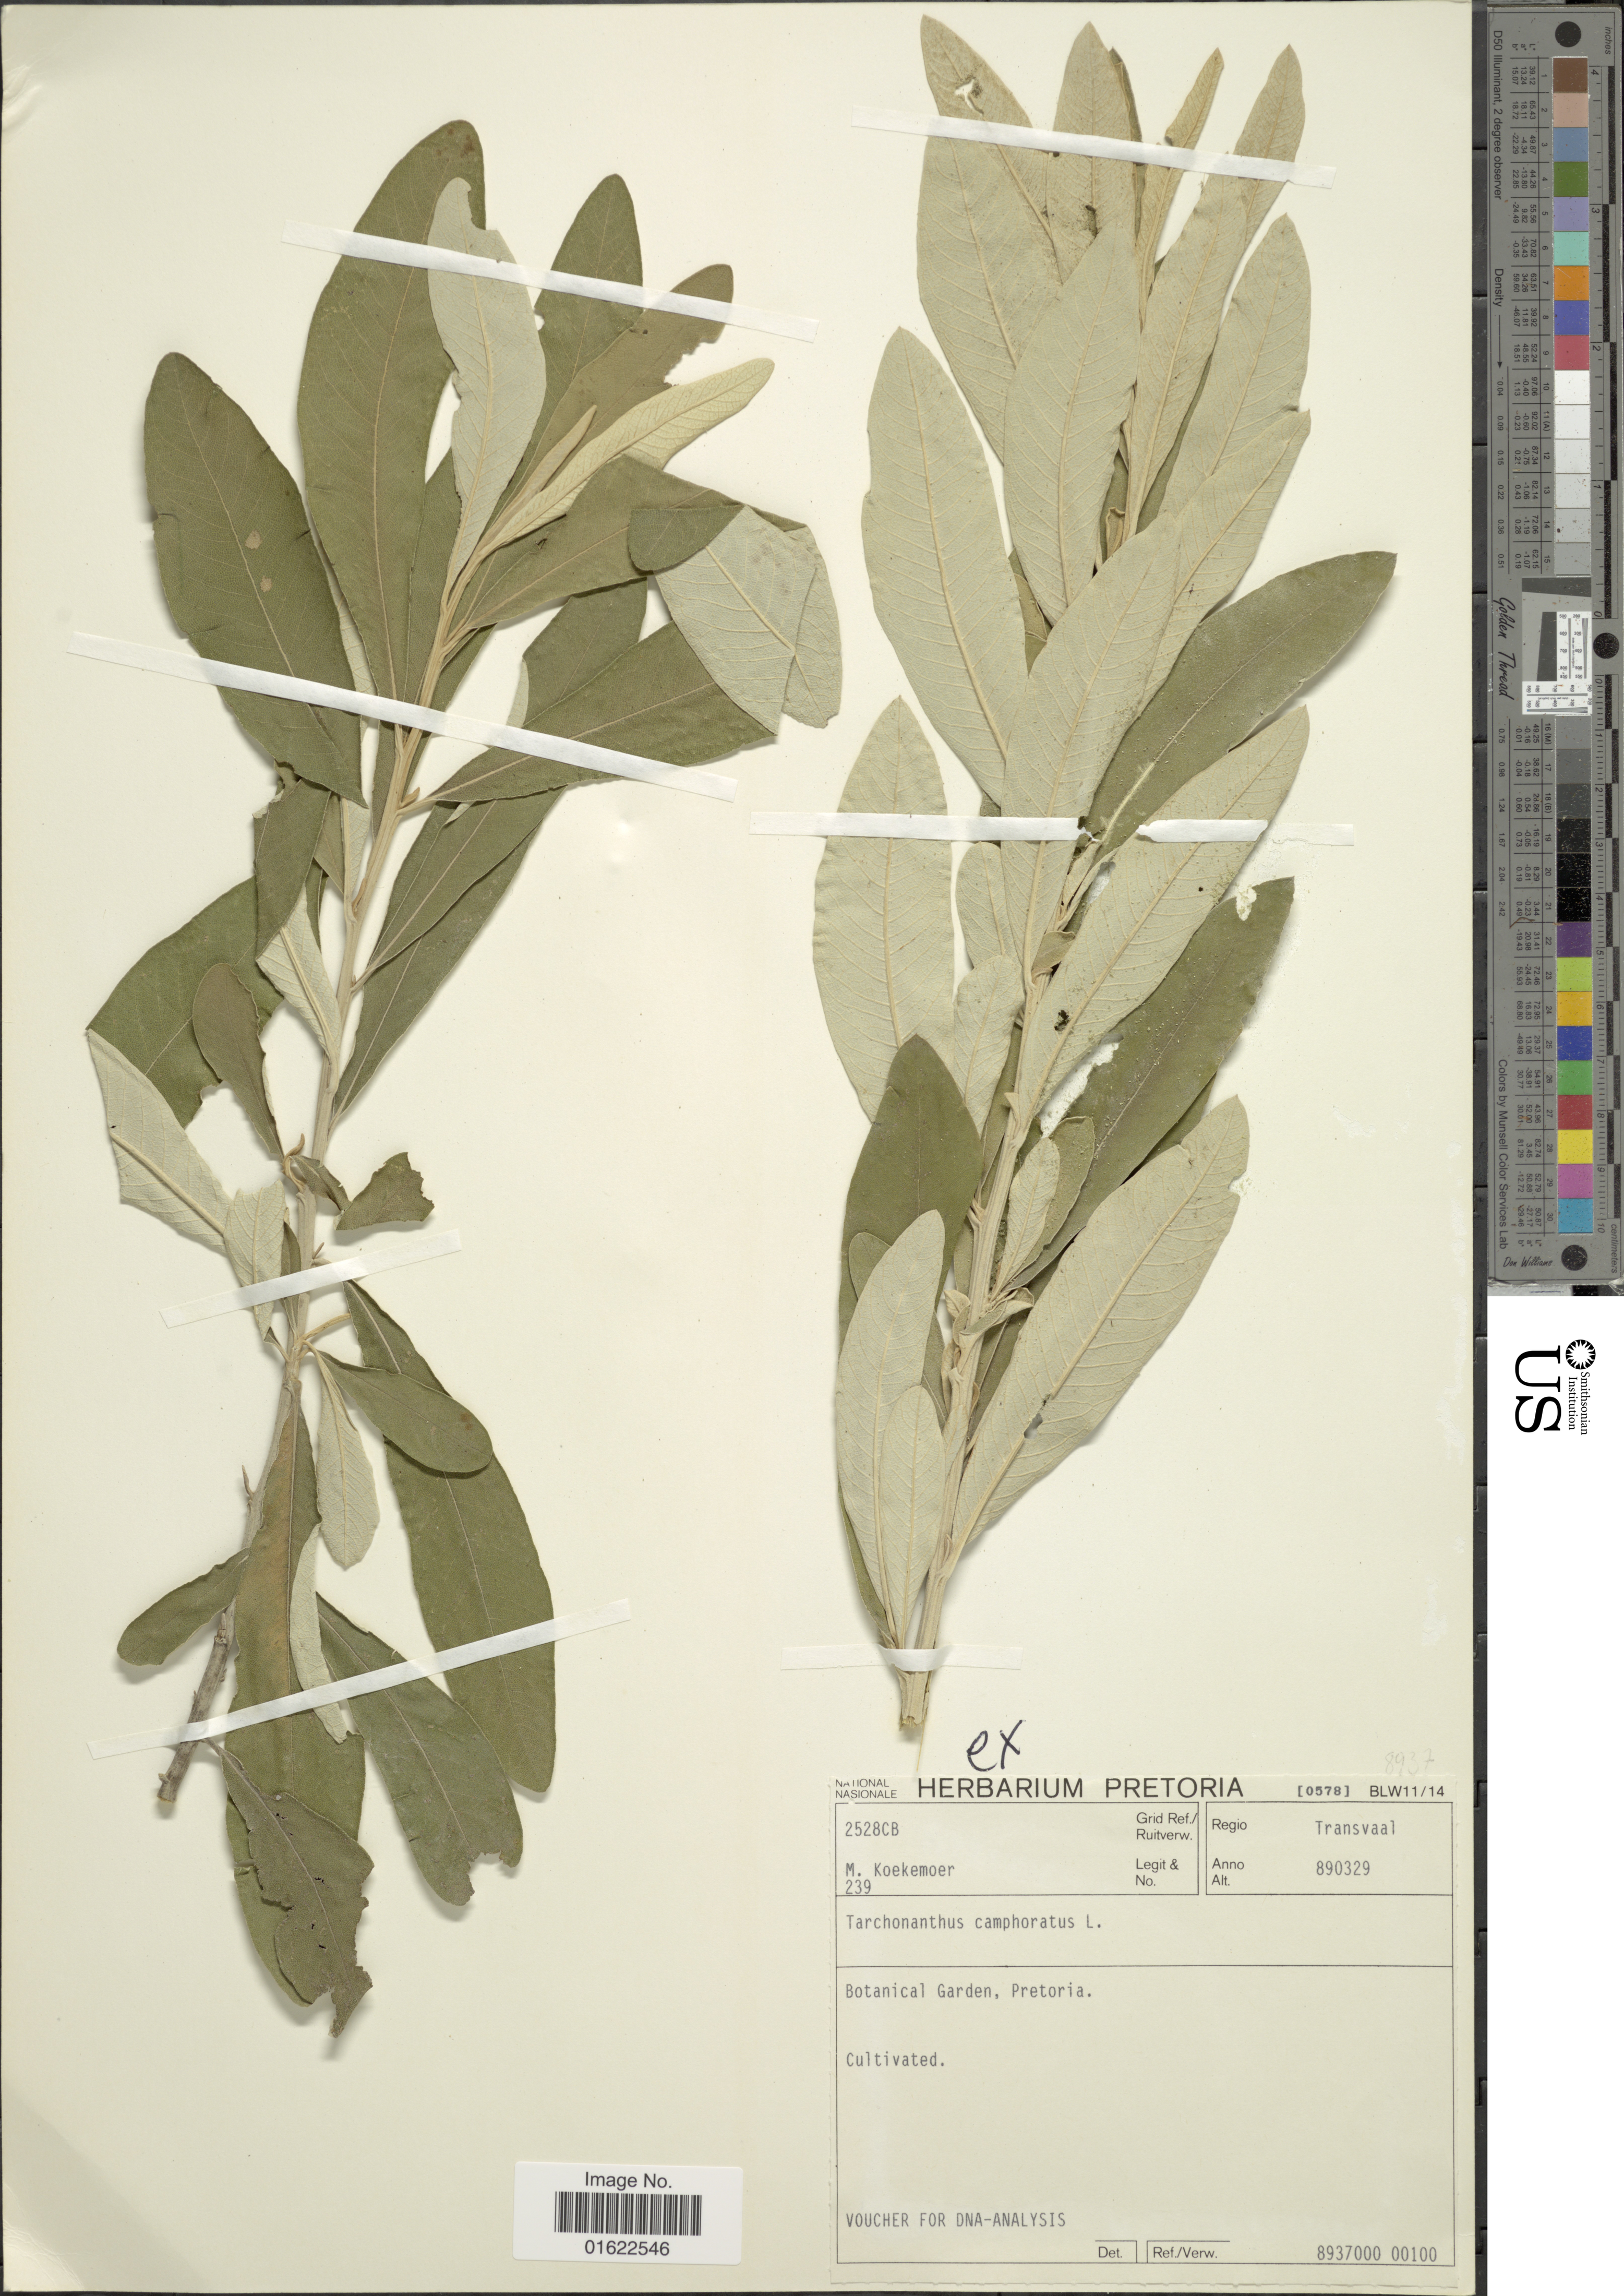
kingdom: Plantae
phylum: Tracheophyta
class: Magnoliopsida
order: Asterales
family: Asteraceae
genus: Tarchonanthus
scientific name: Tarchonanthus camphoratus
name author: L.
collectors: M. Koekemoer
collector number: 239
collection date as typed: Transcribed d/m/y: 29/3/89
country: South Africa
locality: Regio Transvaal, Botanical Garden, Pretoria